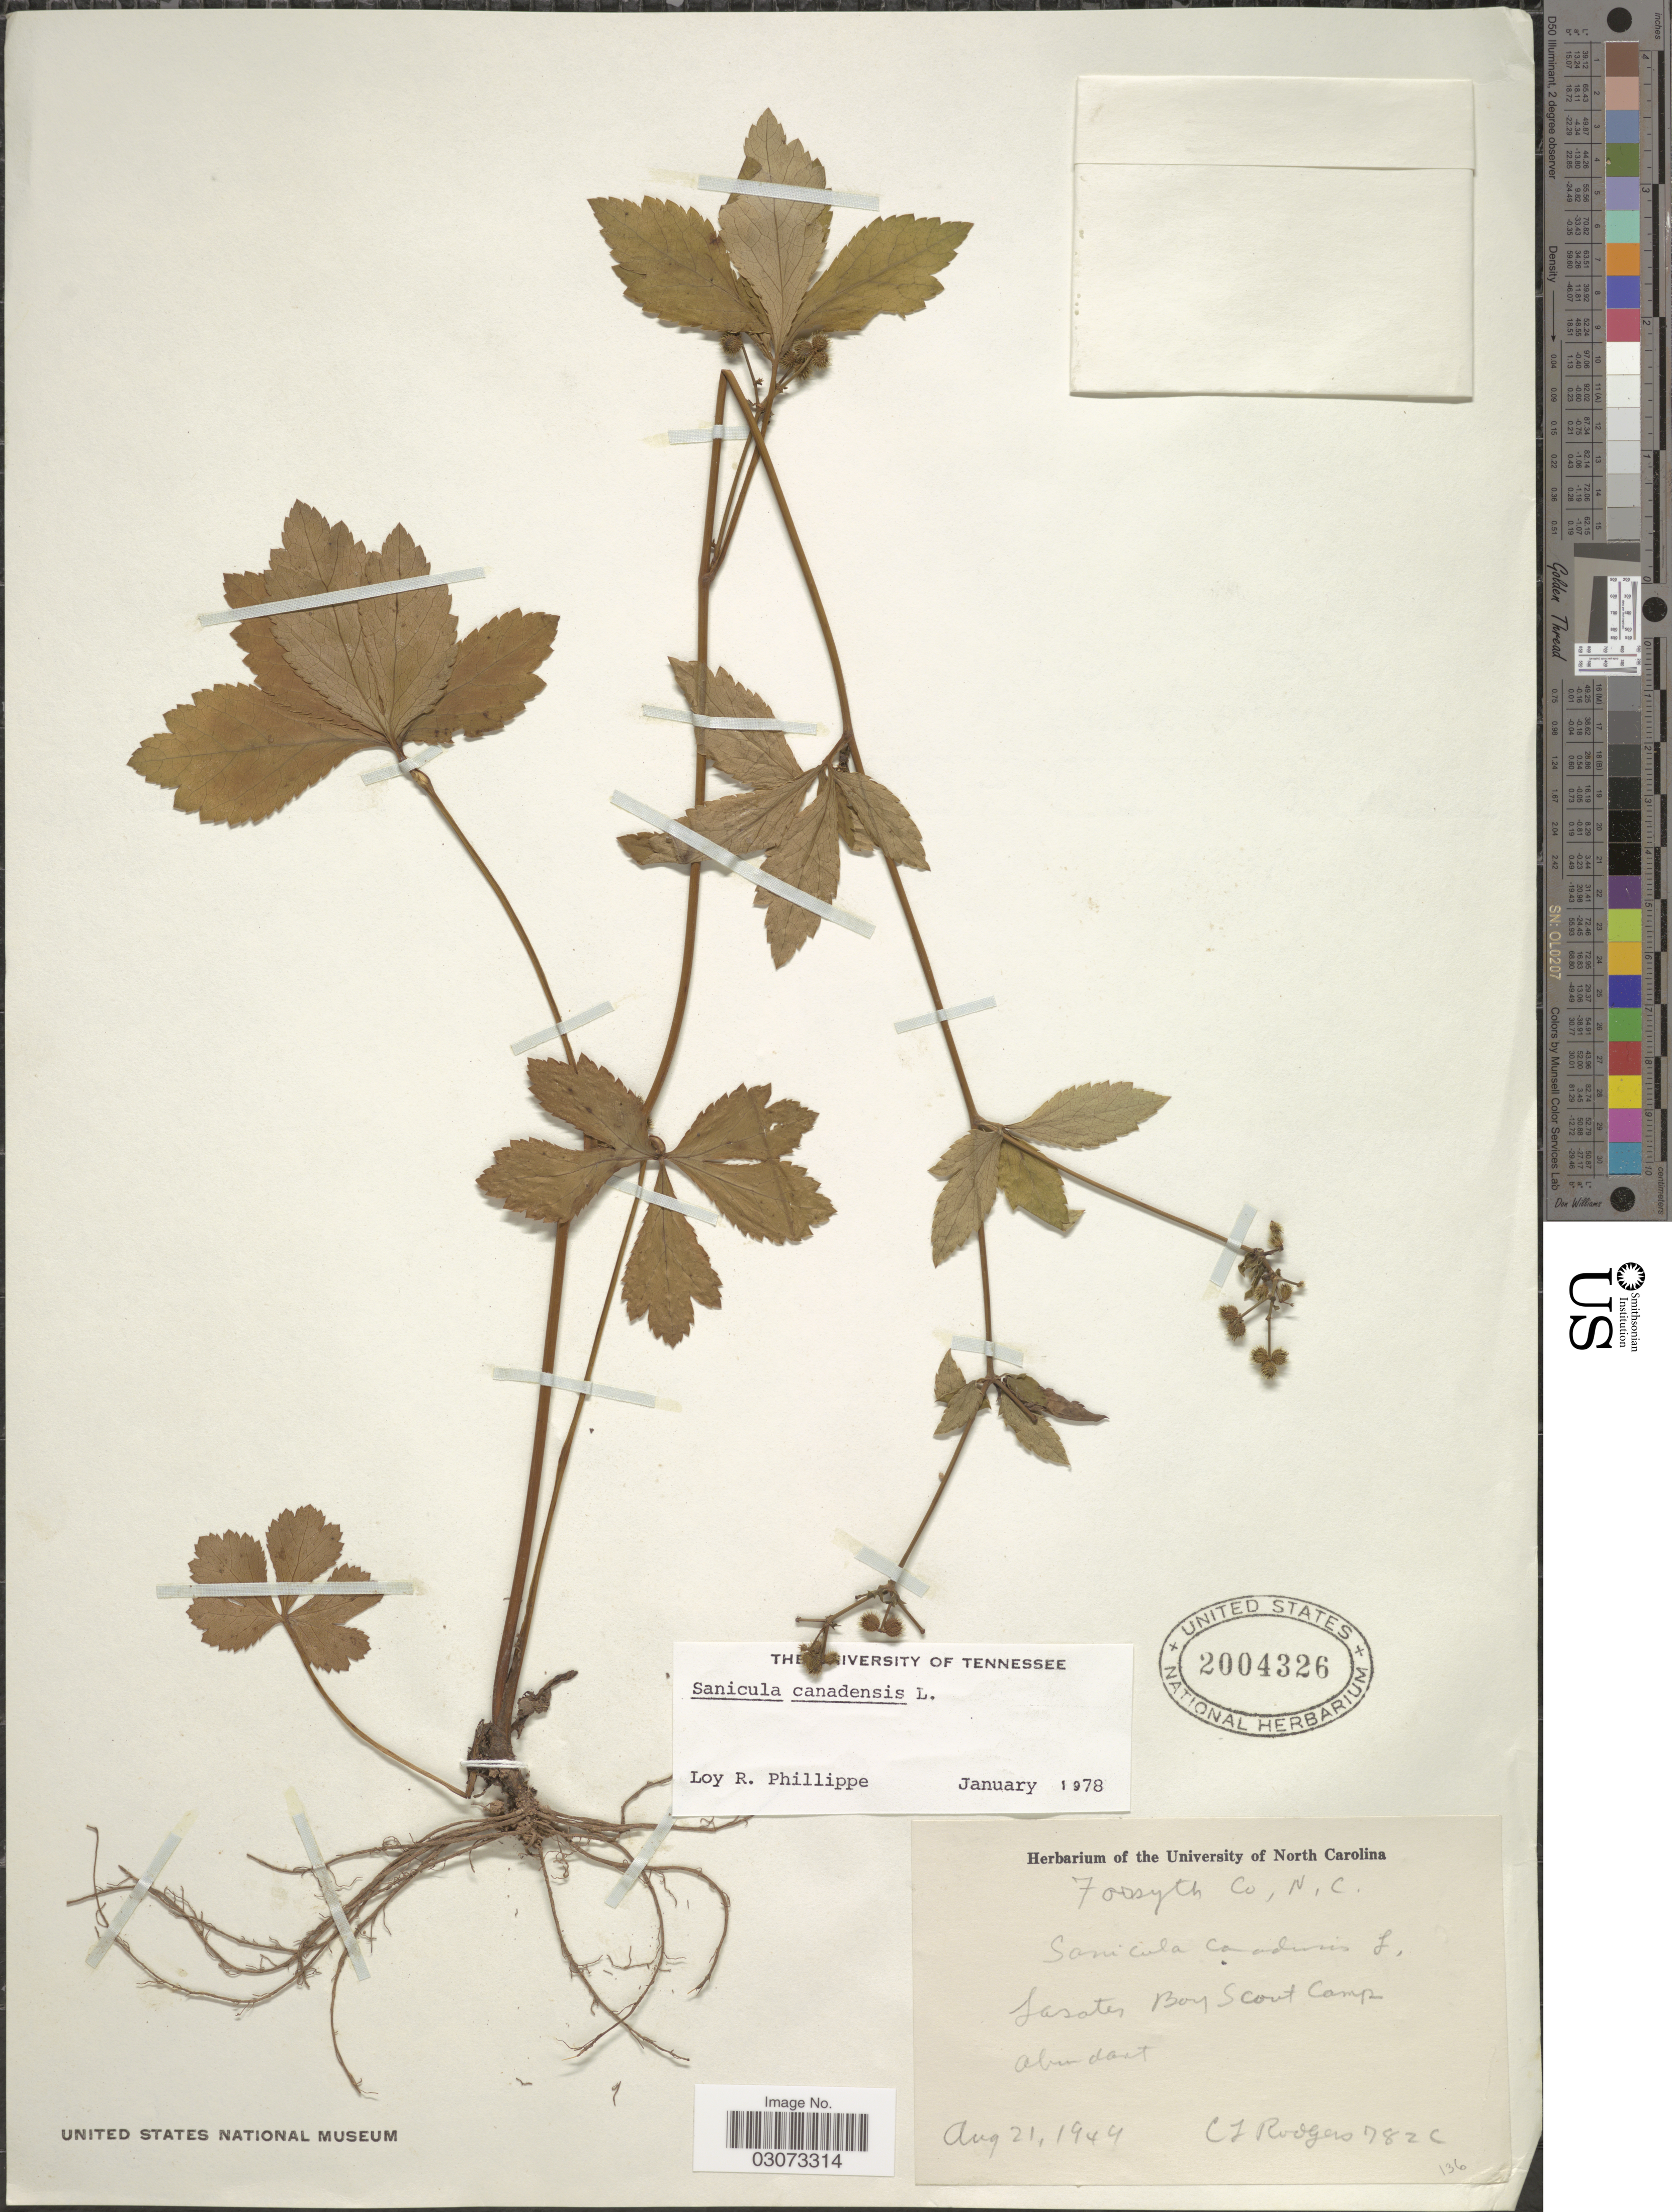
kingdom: Plantae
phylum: Tracheophyta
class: Magnoliopsida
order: Apiales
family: Apiaceae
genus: Sanicula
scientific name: Sanicula canadensis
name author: L.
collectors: C. Rodgers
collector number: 782C*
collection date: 1944-08-21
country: United States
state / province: North Carolina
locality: Forsyth Co. Lasates [interpreted] Boy Scout Camp.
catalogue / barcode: US 2004326